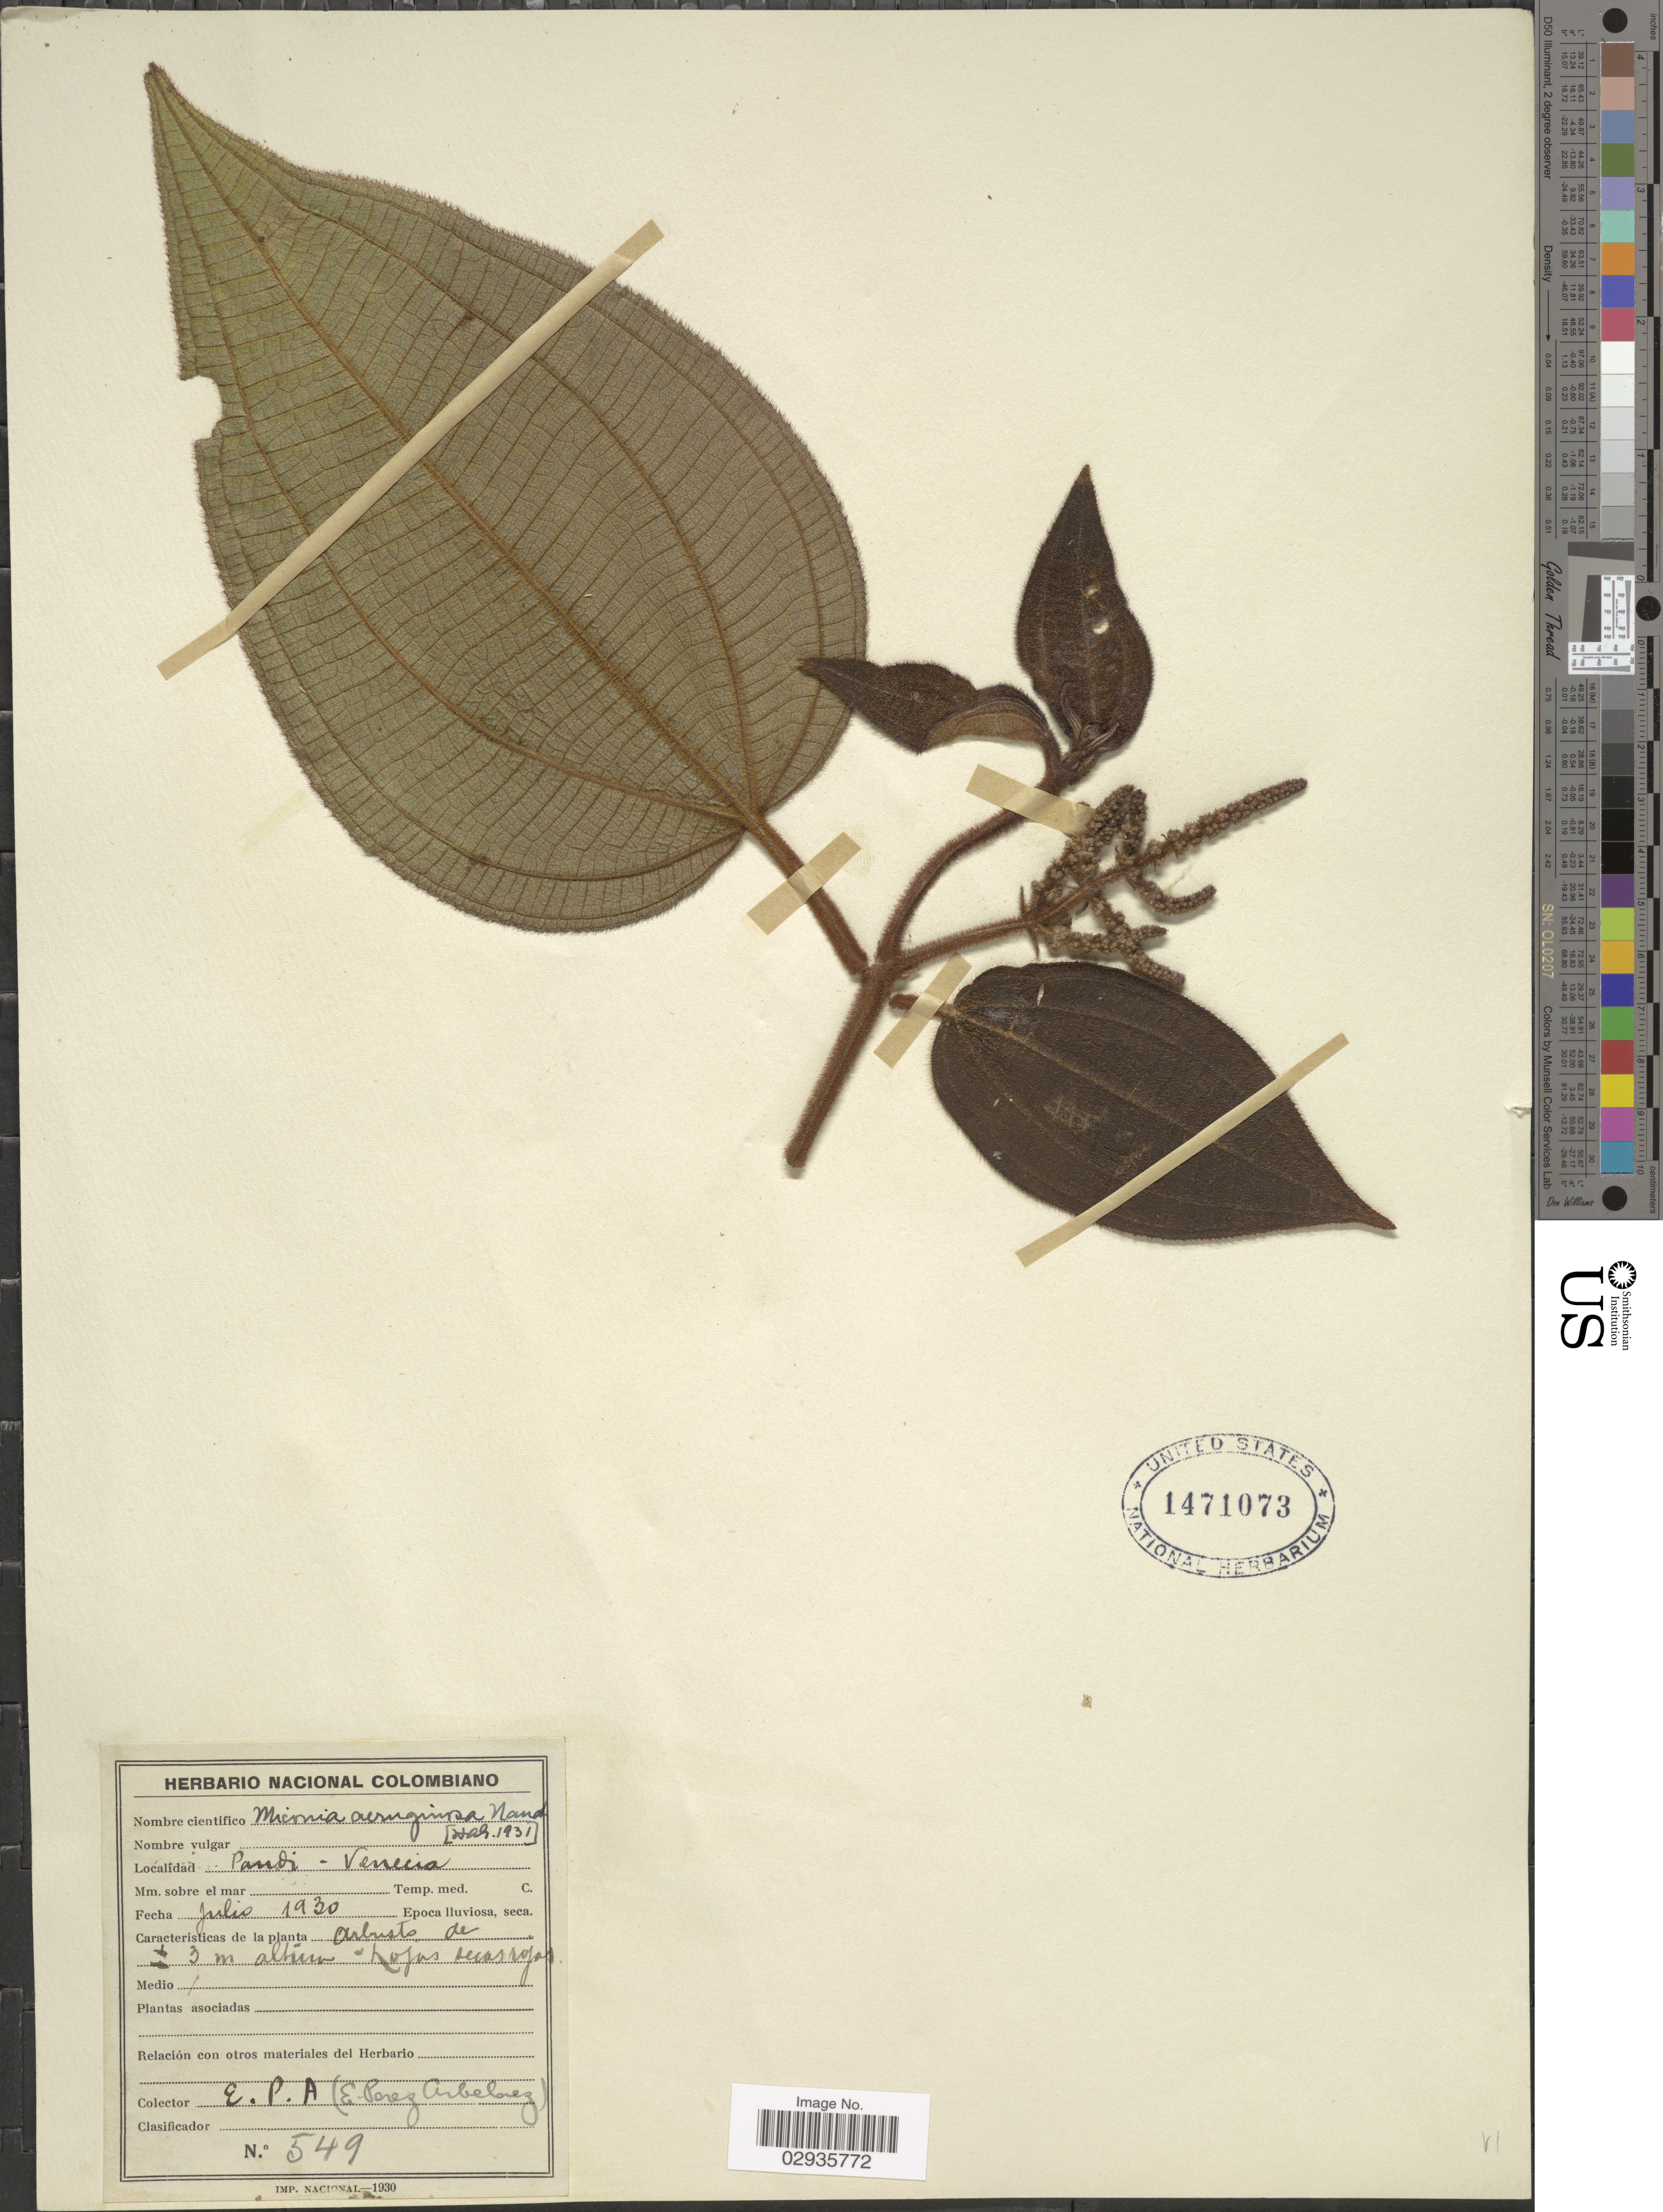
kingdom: Plantae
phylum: Tracheophyta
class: Magnoliopsida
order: Myrtales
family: Melastomataceae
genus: Miconia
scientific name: Miconia aeruginosa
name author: Naudin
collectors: E. Pérez Arbeláez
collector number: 549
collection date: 1930-07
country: Colombia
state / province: Cundinamarca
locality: Pandi - Venecia.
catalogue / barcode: US 1471073